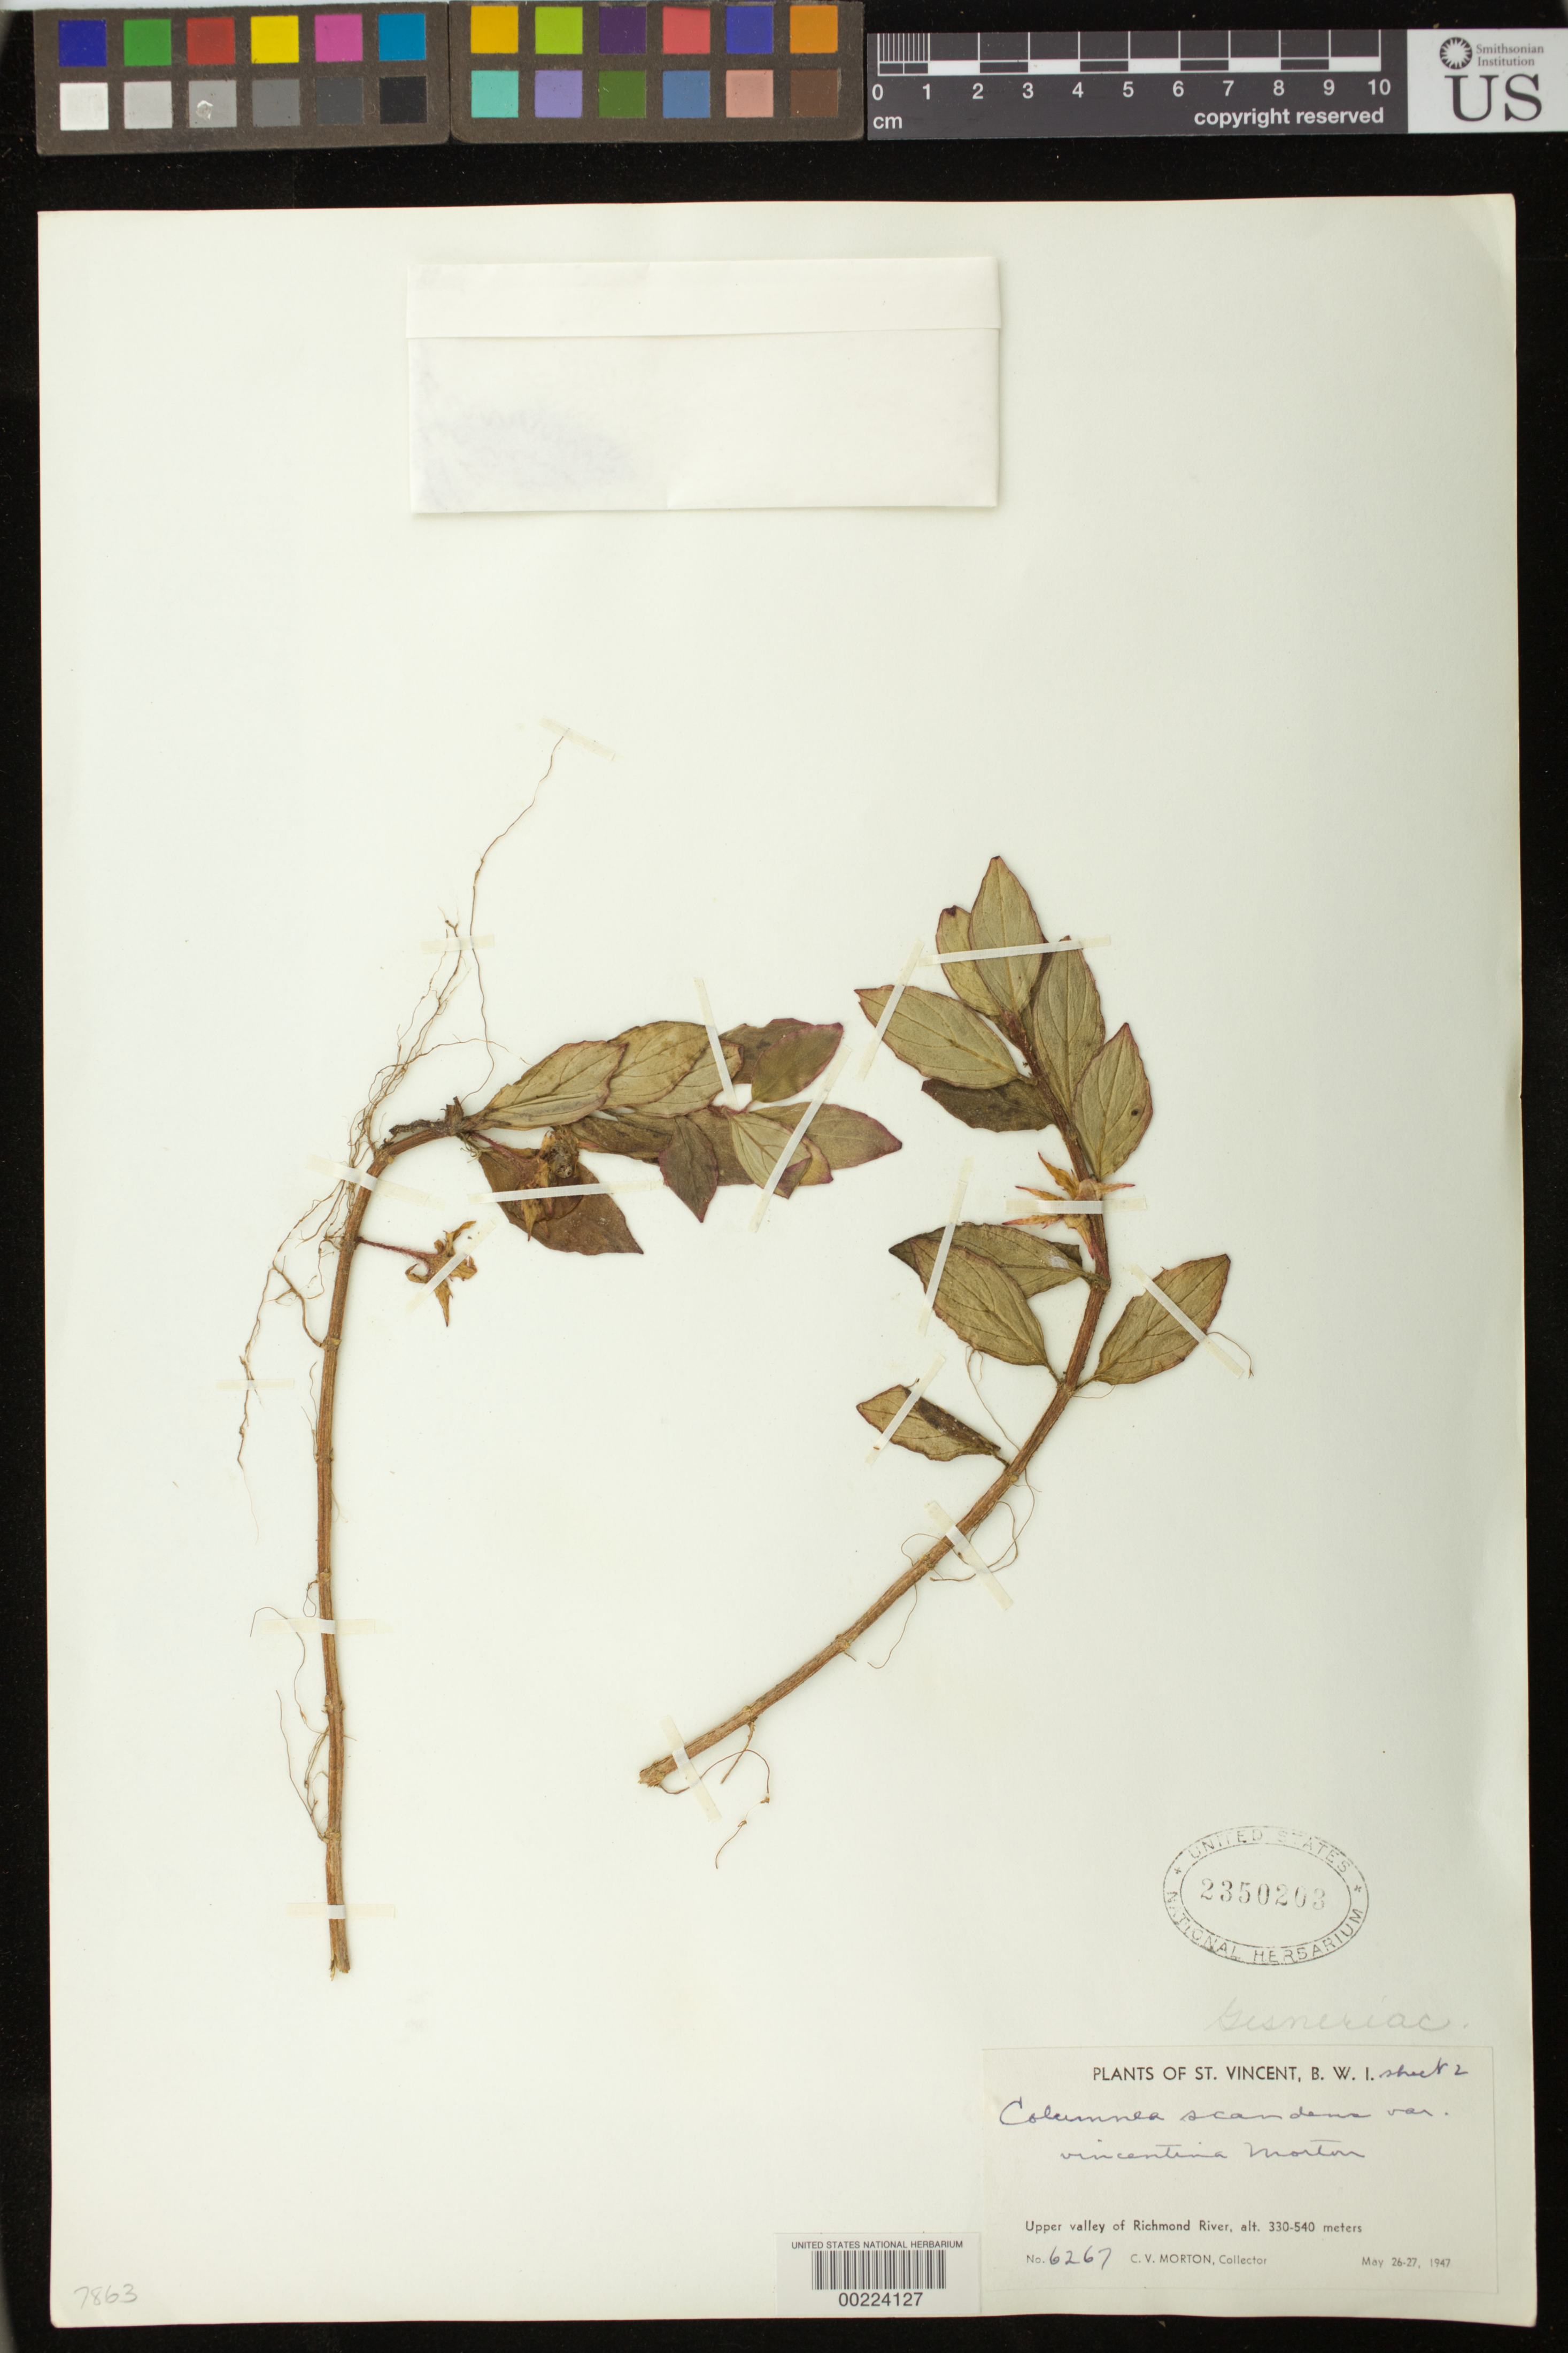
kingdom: Plantae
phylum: Tracheophyta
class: Magnoliopsida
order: Lamiales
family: Gesneriaceae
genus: Columnea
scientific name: Columnea scandens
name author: L.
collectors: C. V. Morton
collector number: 6267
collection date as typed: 26-27 May 1947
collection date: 1947-05-26/1947-05-27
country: St. Vincent - Grenadines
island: St. Vincent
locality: Upper valley of Richmond River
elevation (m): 330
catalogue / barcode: US 2350203